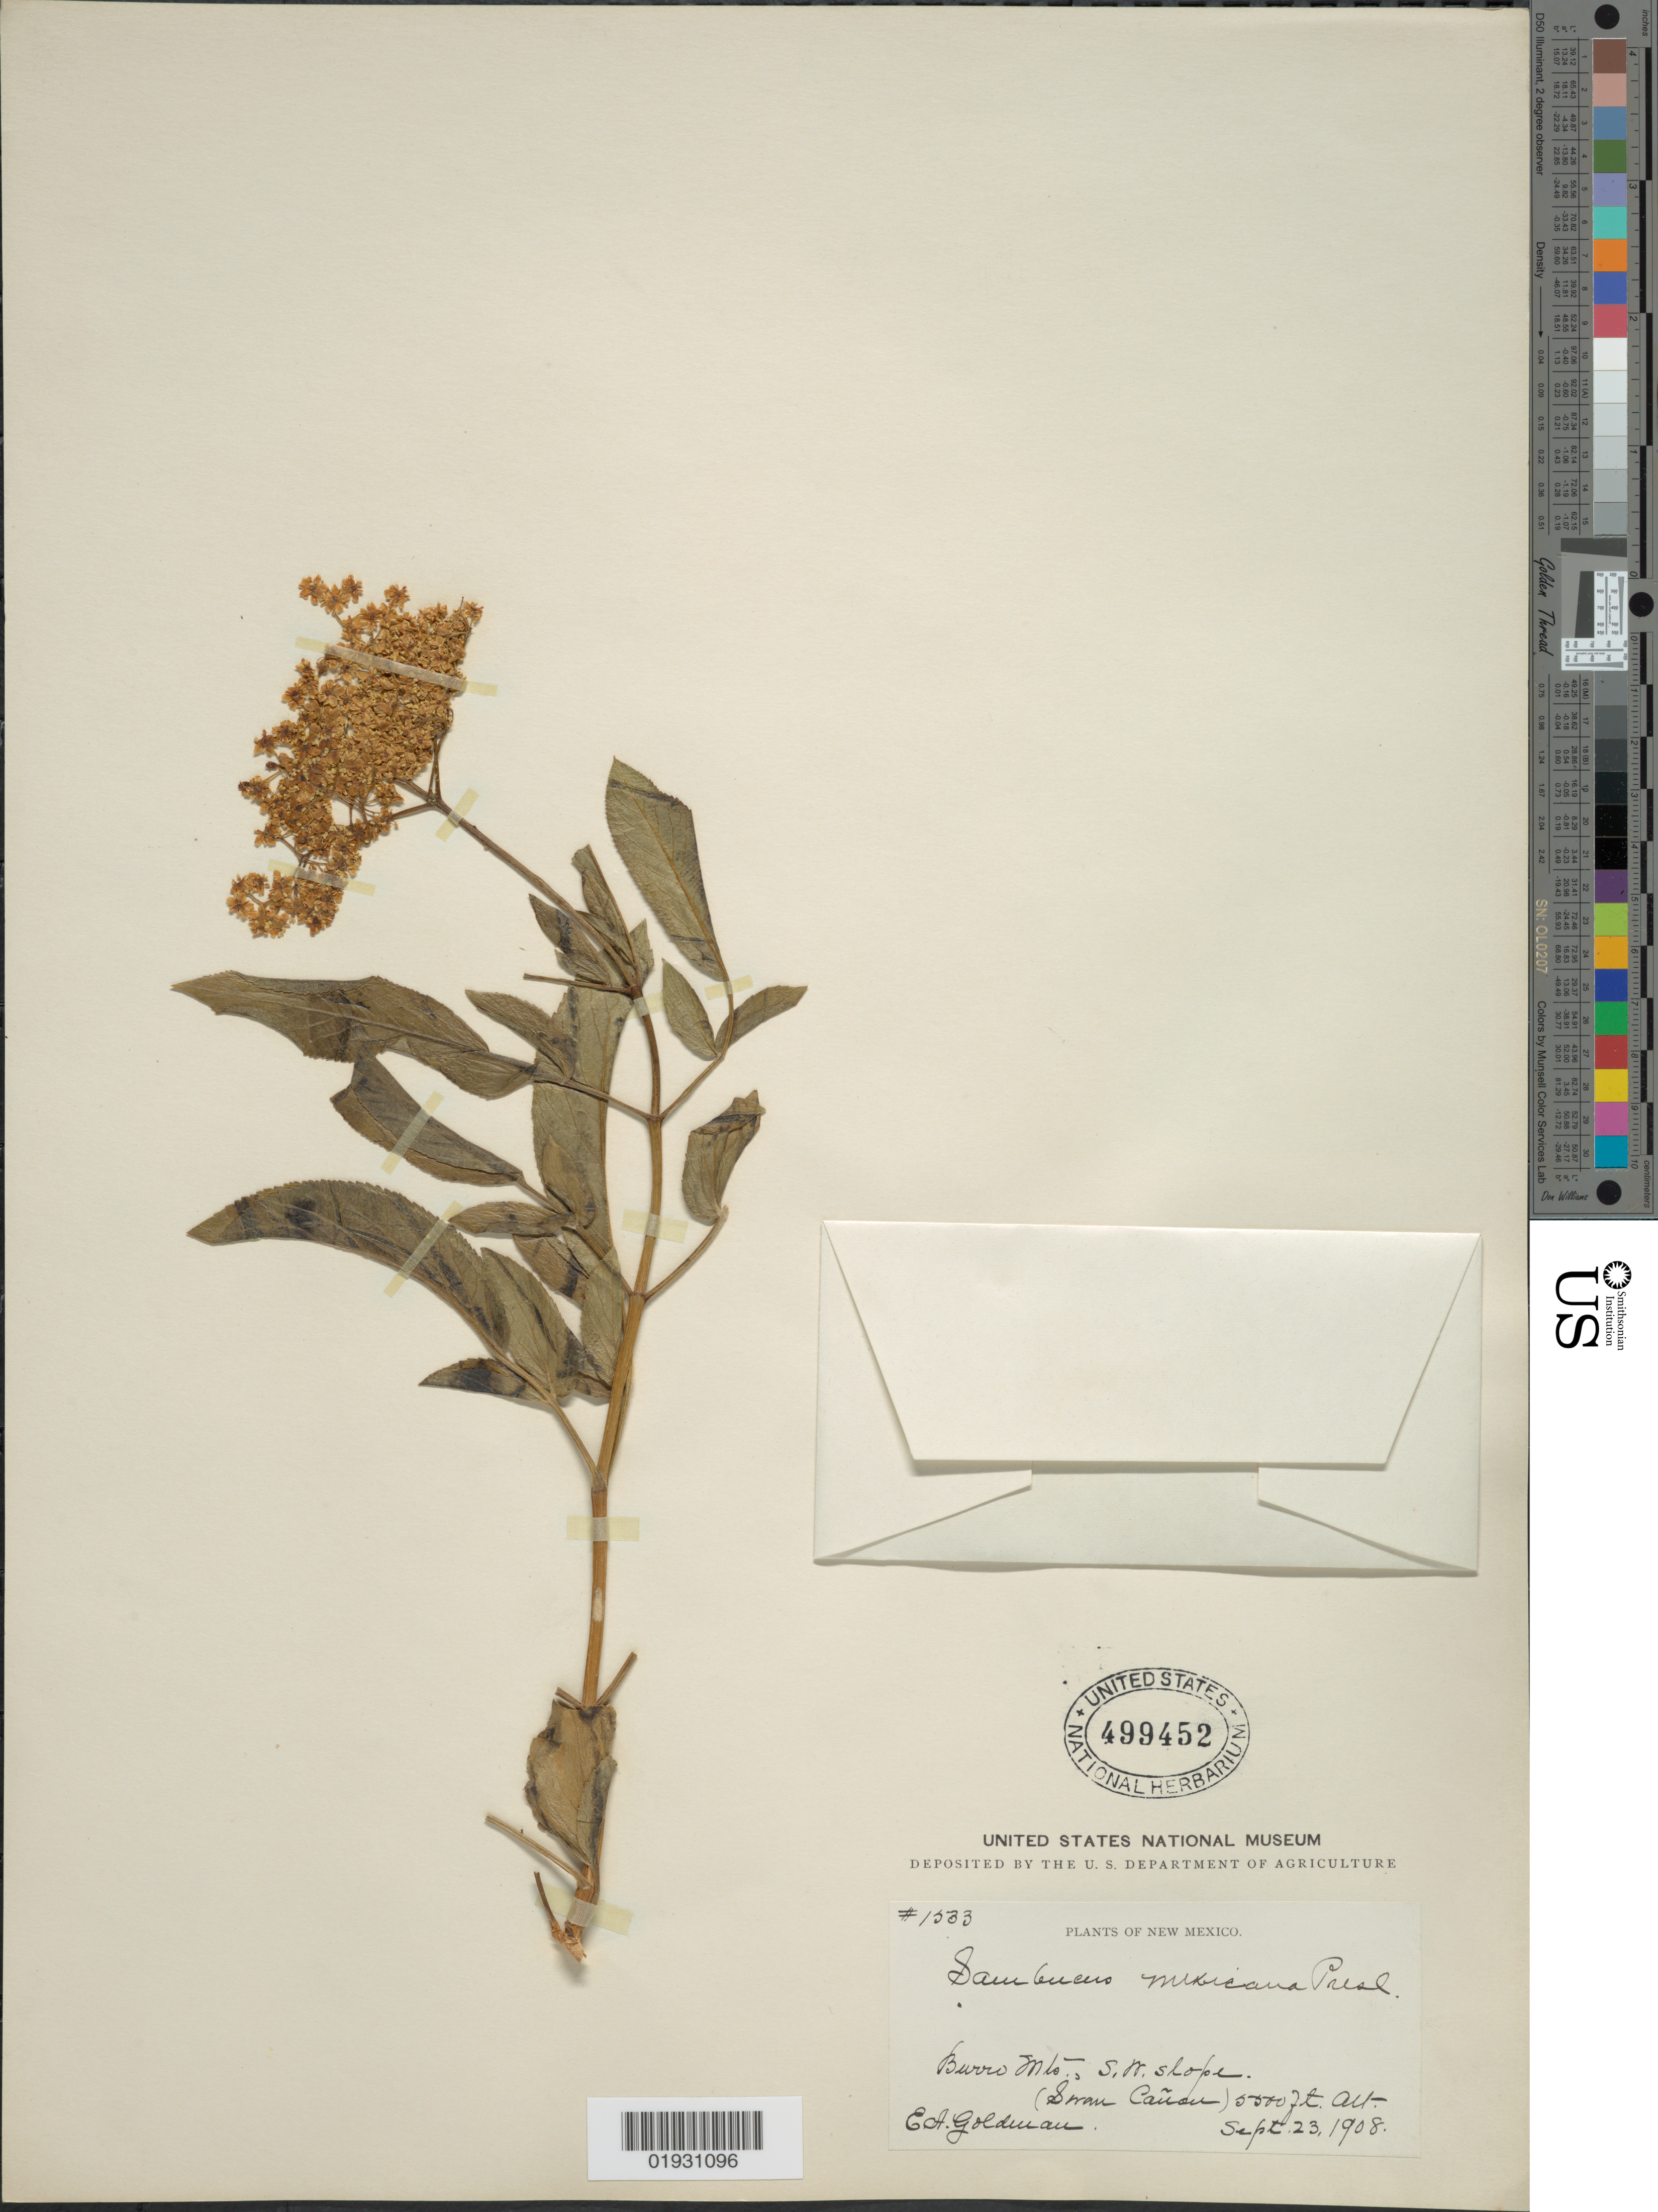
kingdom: Plantae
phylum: Tracheophyta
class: Magnoliopsida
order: Dipsacales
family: Viburnaceae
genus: Sambucus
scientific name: Sambucus mexicana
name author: C. Presl ex DC.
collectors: E. A. Goldman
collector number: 1533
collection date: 1908-09-23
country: United States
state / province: New Mexico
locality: Burro Mts., S.W. slope. (Swan Cañon)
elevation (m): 1676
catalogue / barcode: US 499452